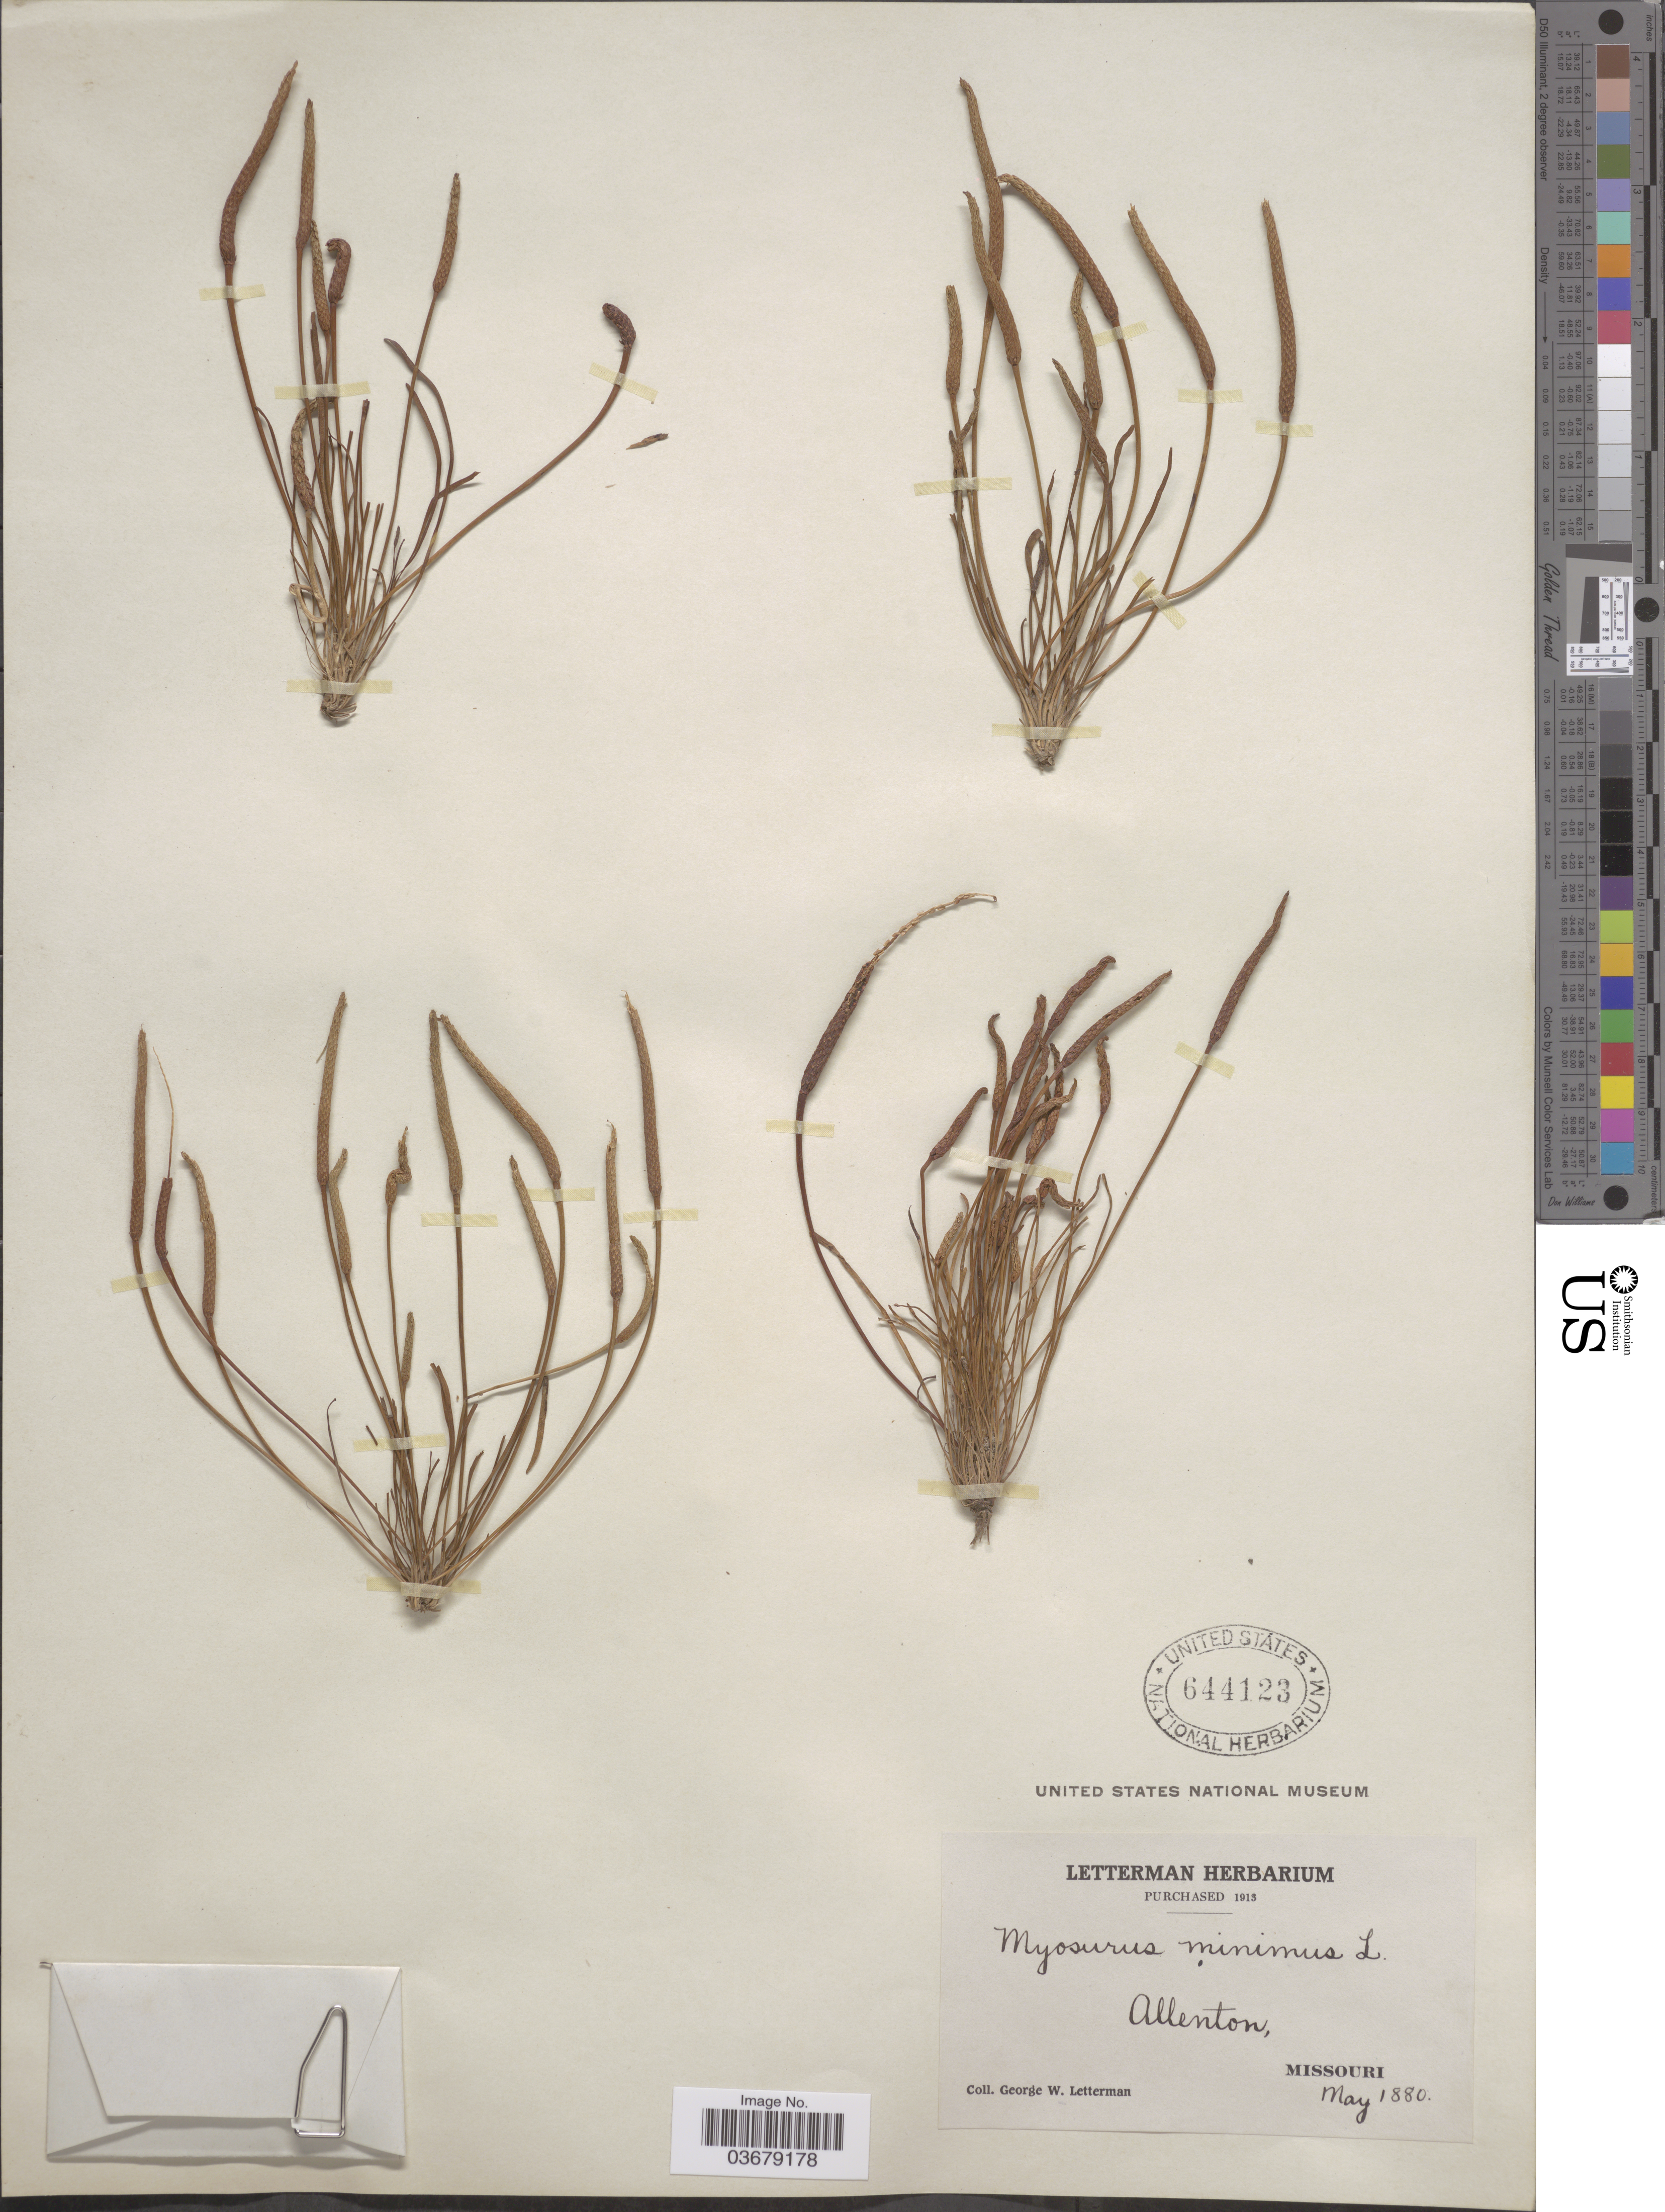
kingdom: Plantae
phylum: Tracheophyta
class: Magnoliopsida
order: Ranunculales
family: Ranunculaceae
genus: Myosurus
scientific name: Myosurus minimus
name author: L.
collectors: G. W. Letterman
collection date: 1880-05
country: United States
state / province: Missouri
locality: Allenton.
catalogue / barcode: US 644123